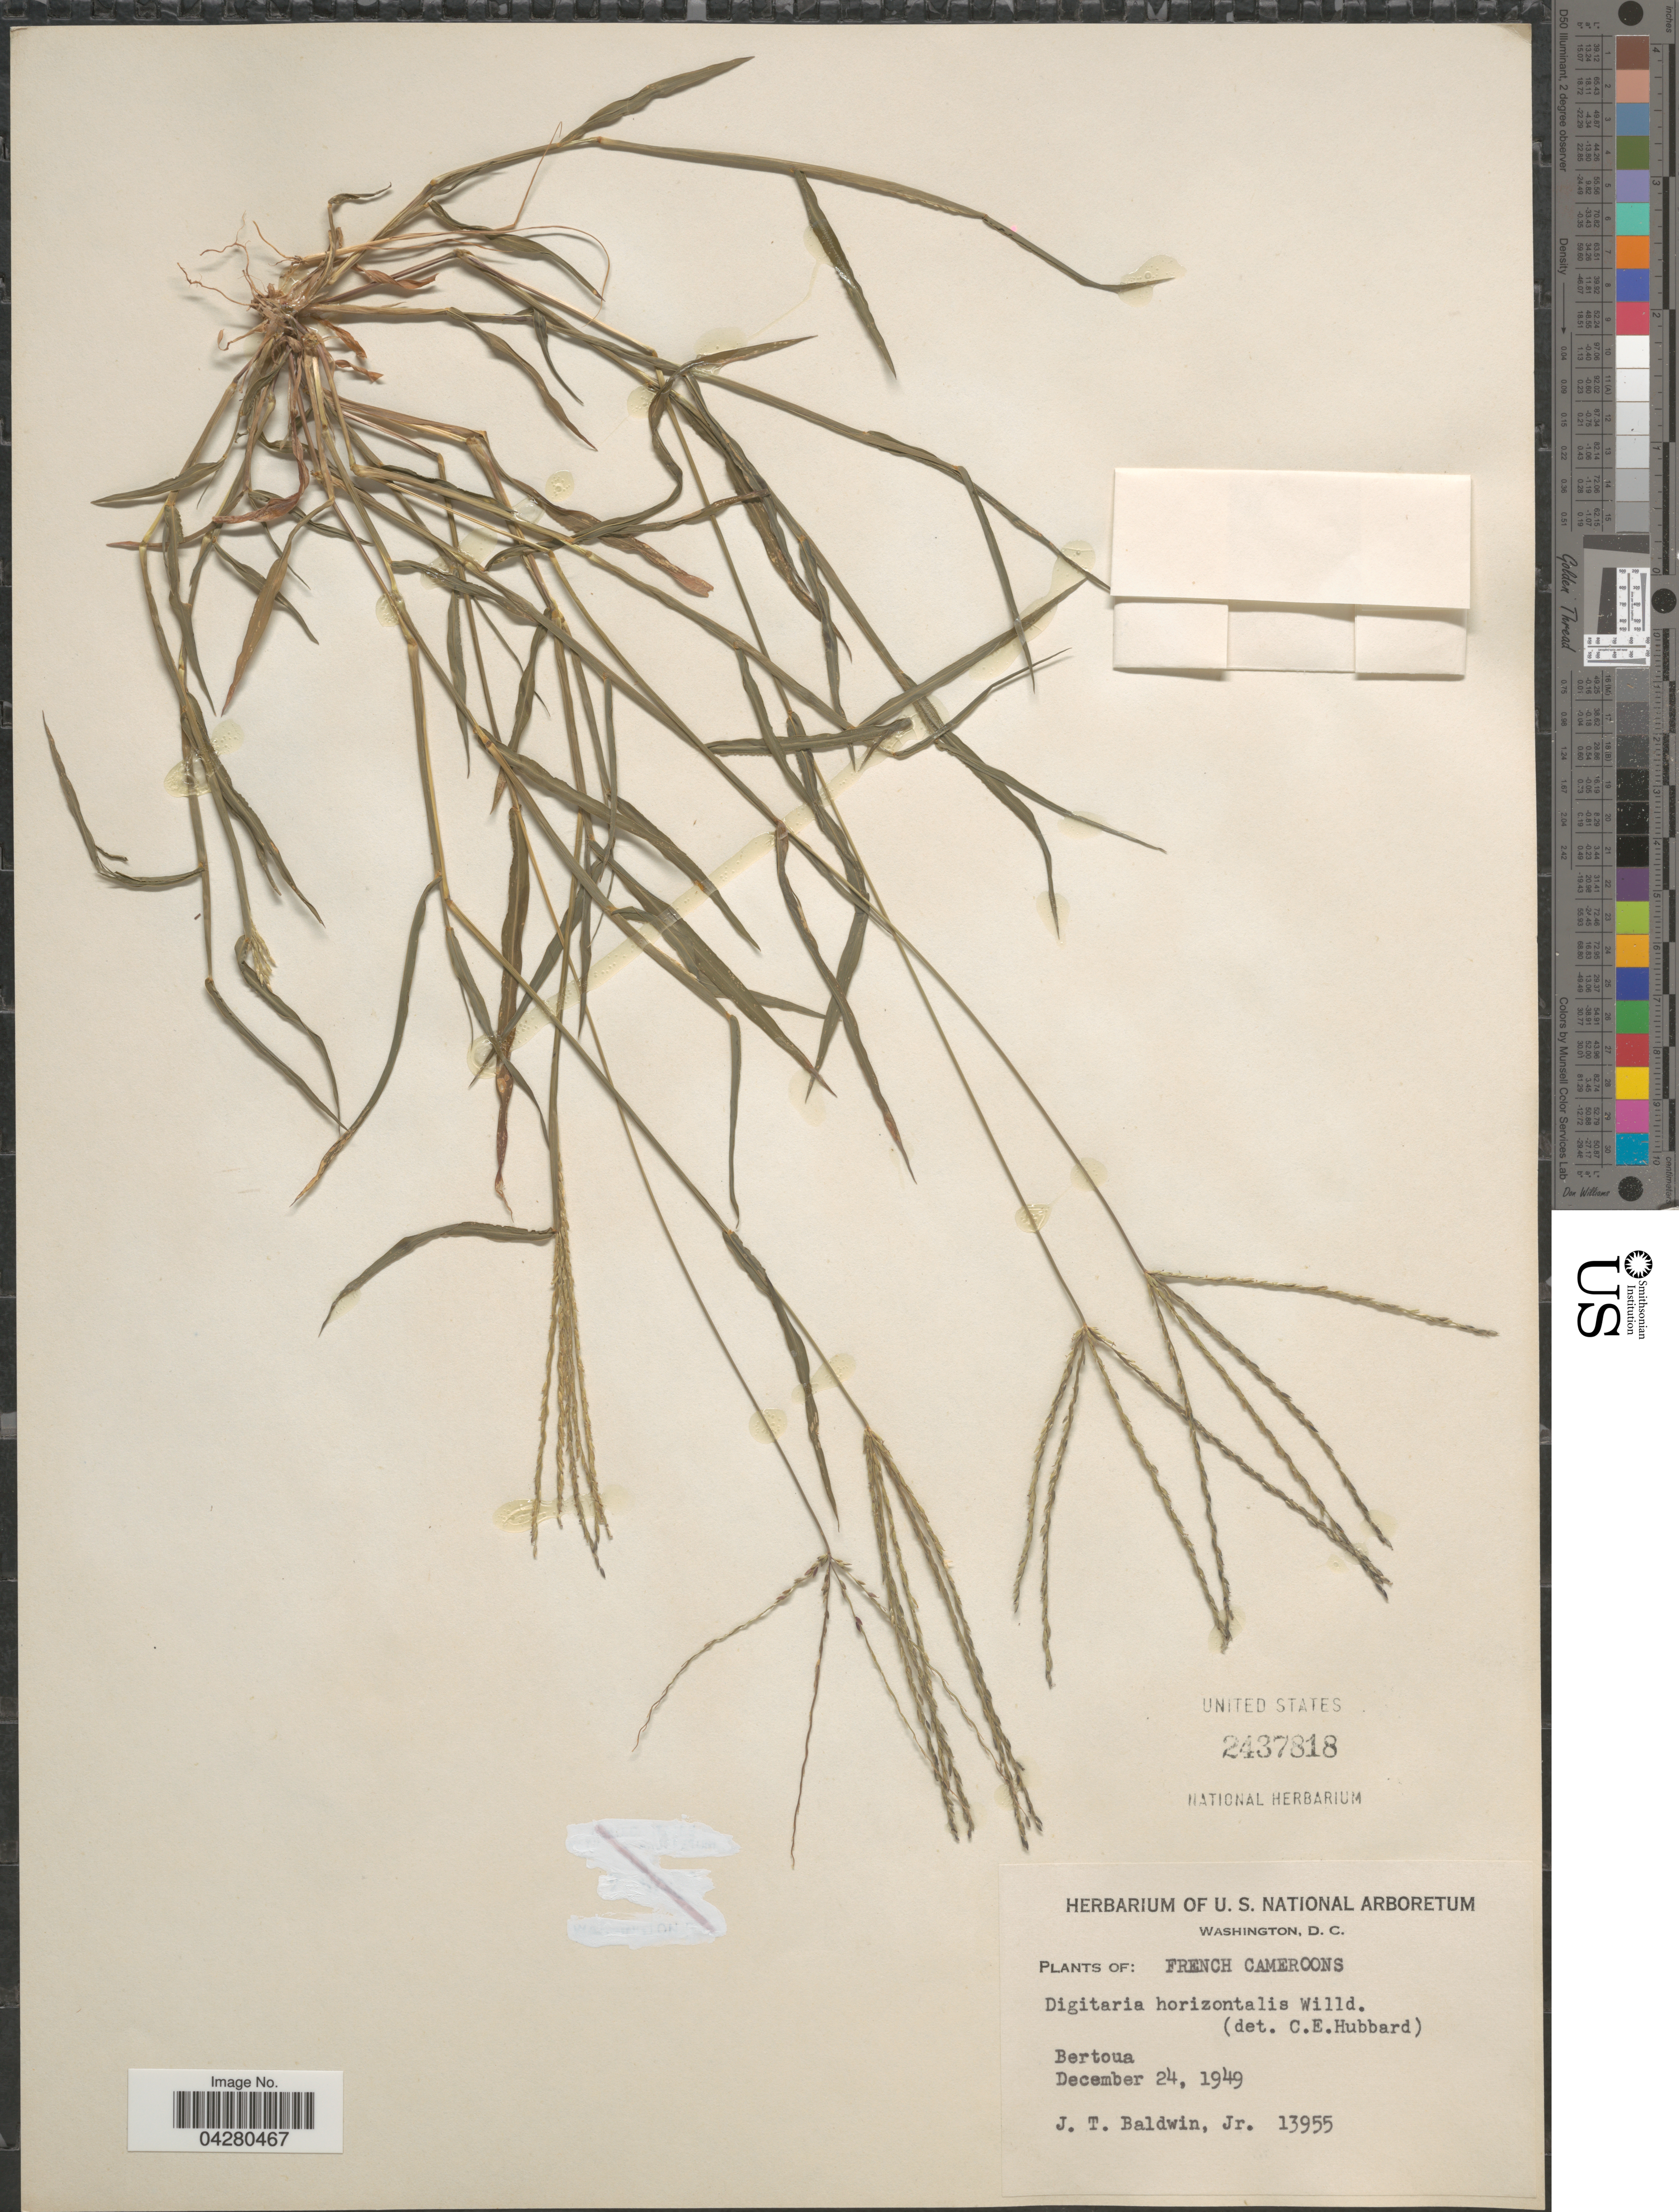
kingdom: Plantae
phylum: Tracheophyta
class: Liliopsida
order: Poales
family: Poaceae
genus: Digitaria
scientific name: Digitaria horizontalis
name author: Willd.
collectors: J. T. Baldwin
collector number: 13955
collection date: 1949-12-24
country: Cameroon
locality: French Cameroons. Bertoua.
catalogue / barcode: US 2437818